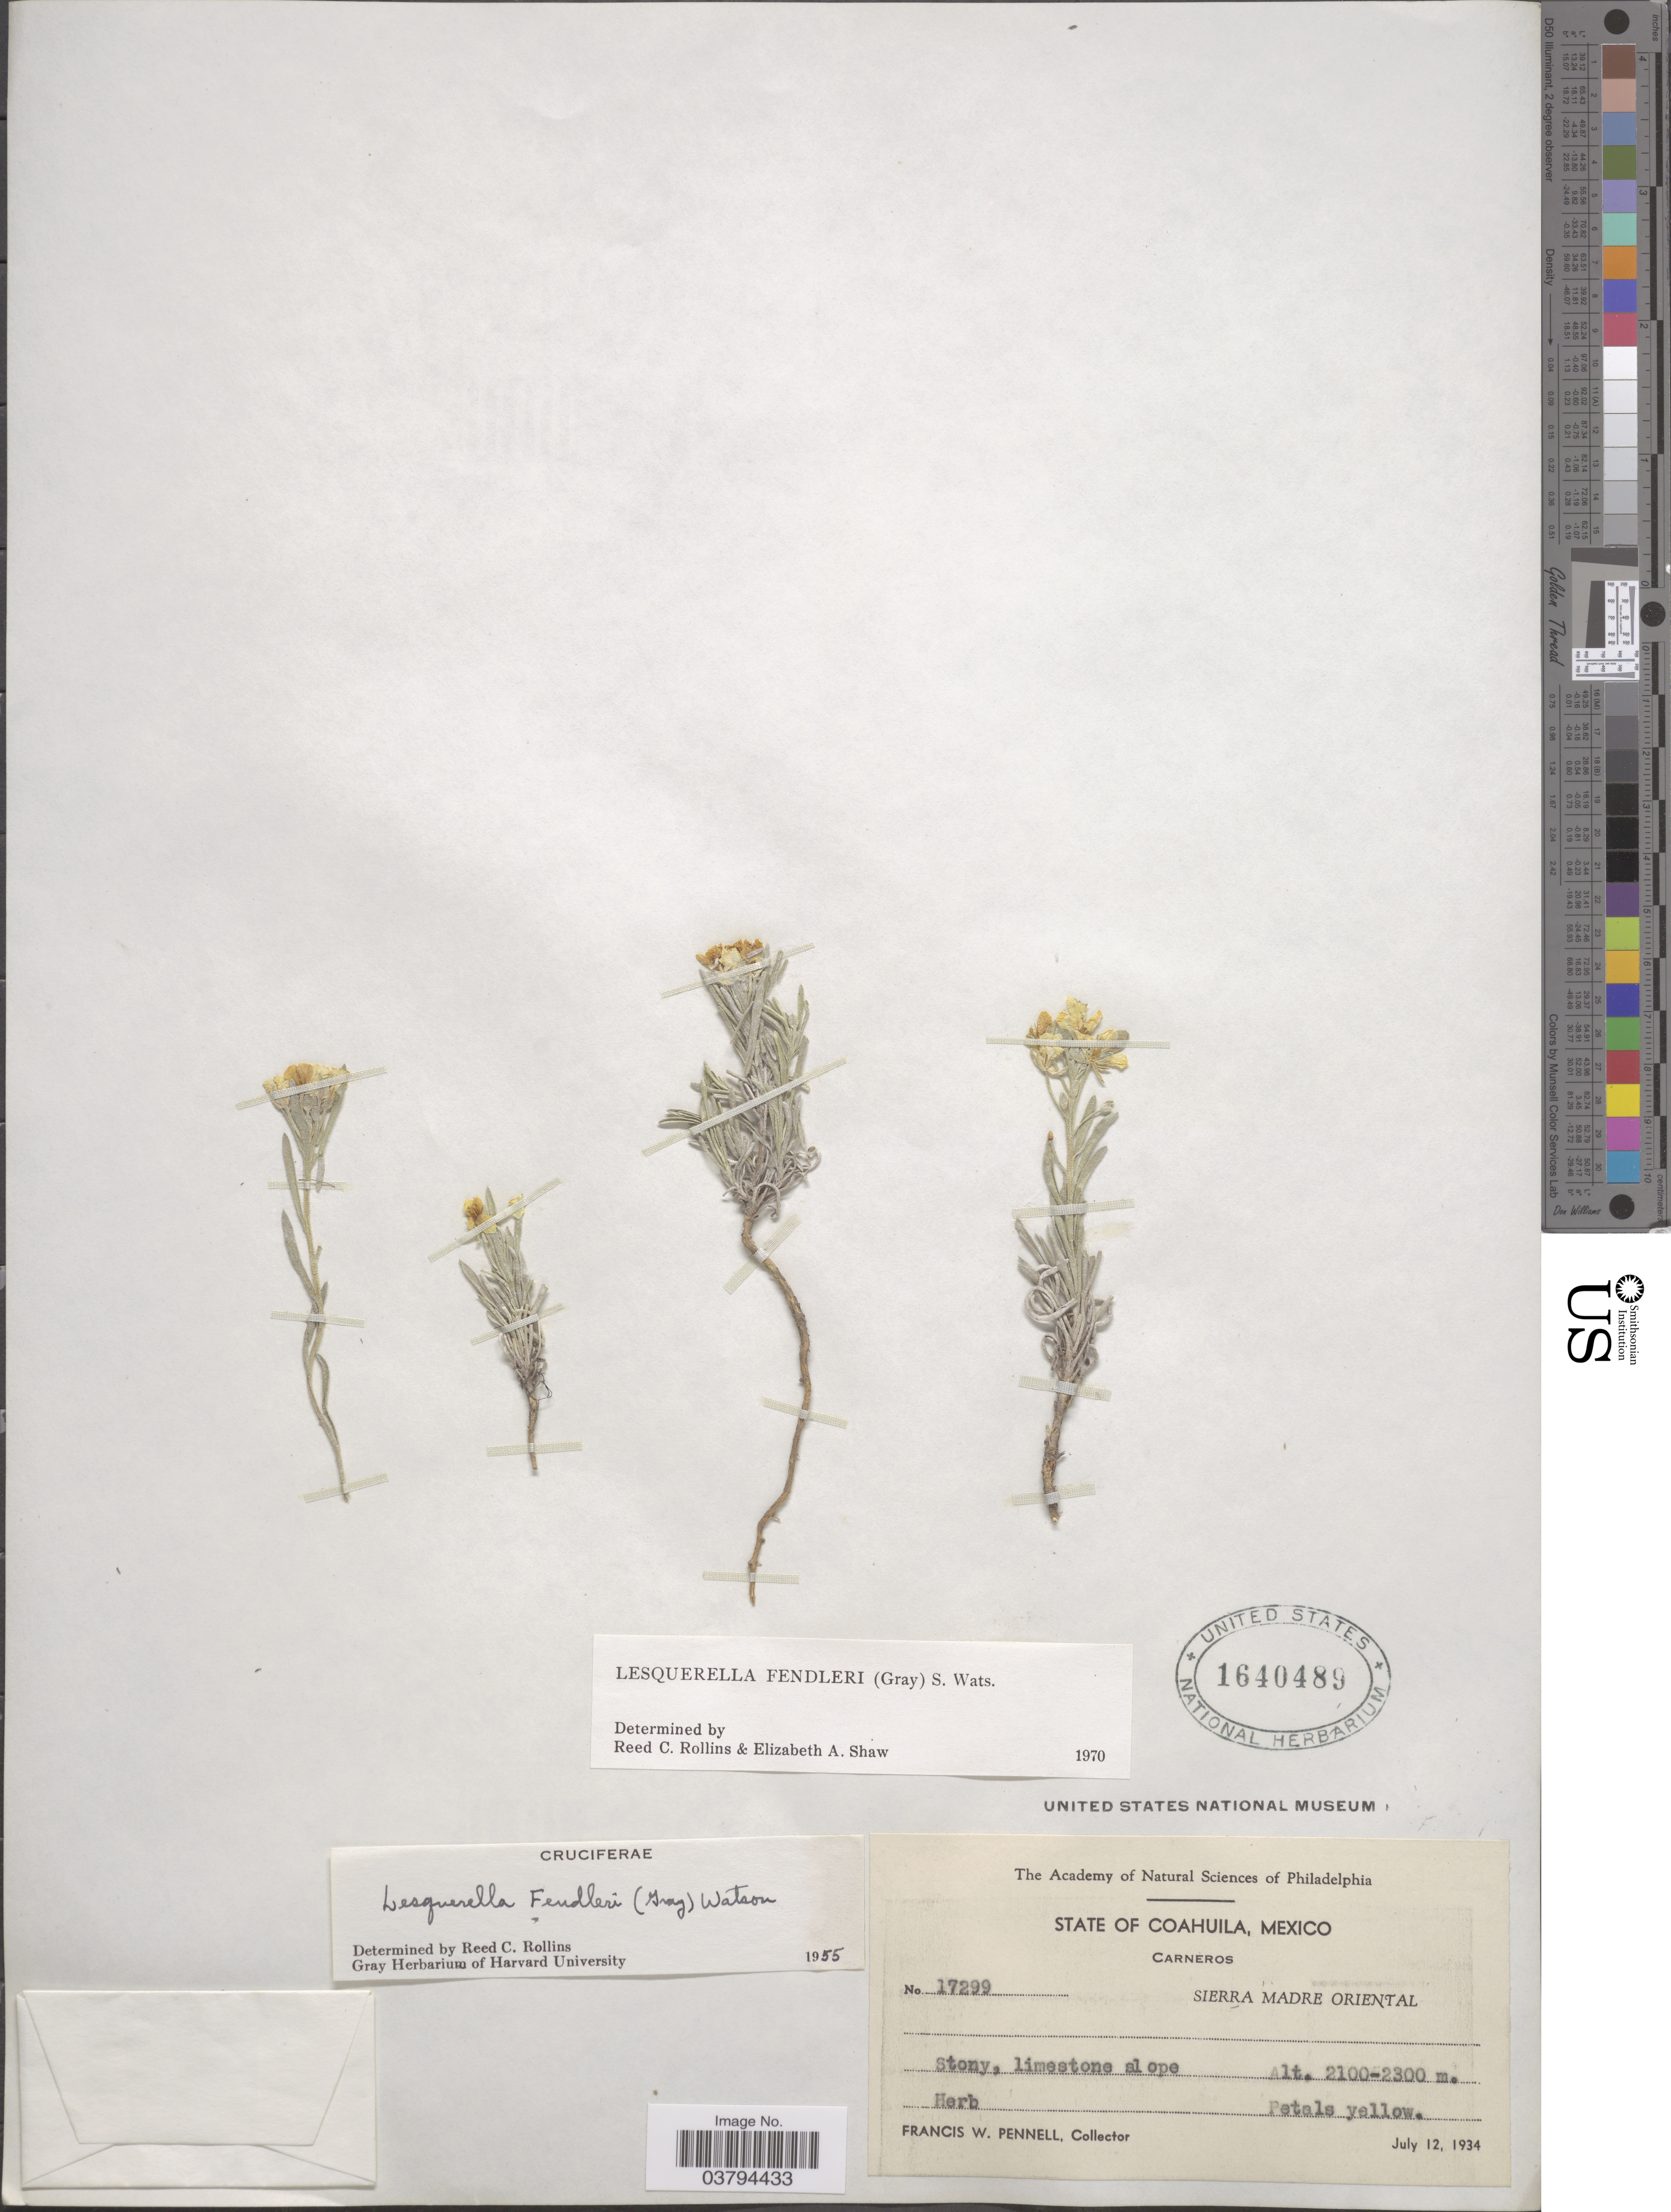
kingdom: Plantae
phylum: Tracheophyta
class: Magnoliopsida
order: Brassicales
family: Brassicaceae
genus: Lesquerella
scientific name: Lesquerella fendleri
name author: (A. Gray) S. Watson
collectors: F. W. Pennell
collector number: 17299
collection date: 1934-07-12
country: Mexico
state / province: Coahuila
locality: Sierra Madre Oriental. Carneros.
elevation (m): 2100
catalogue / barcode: US 1640489